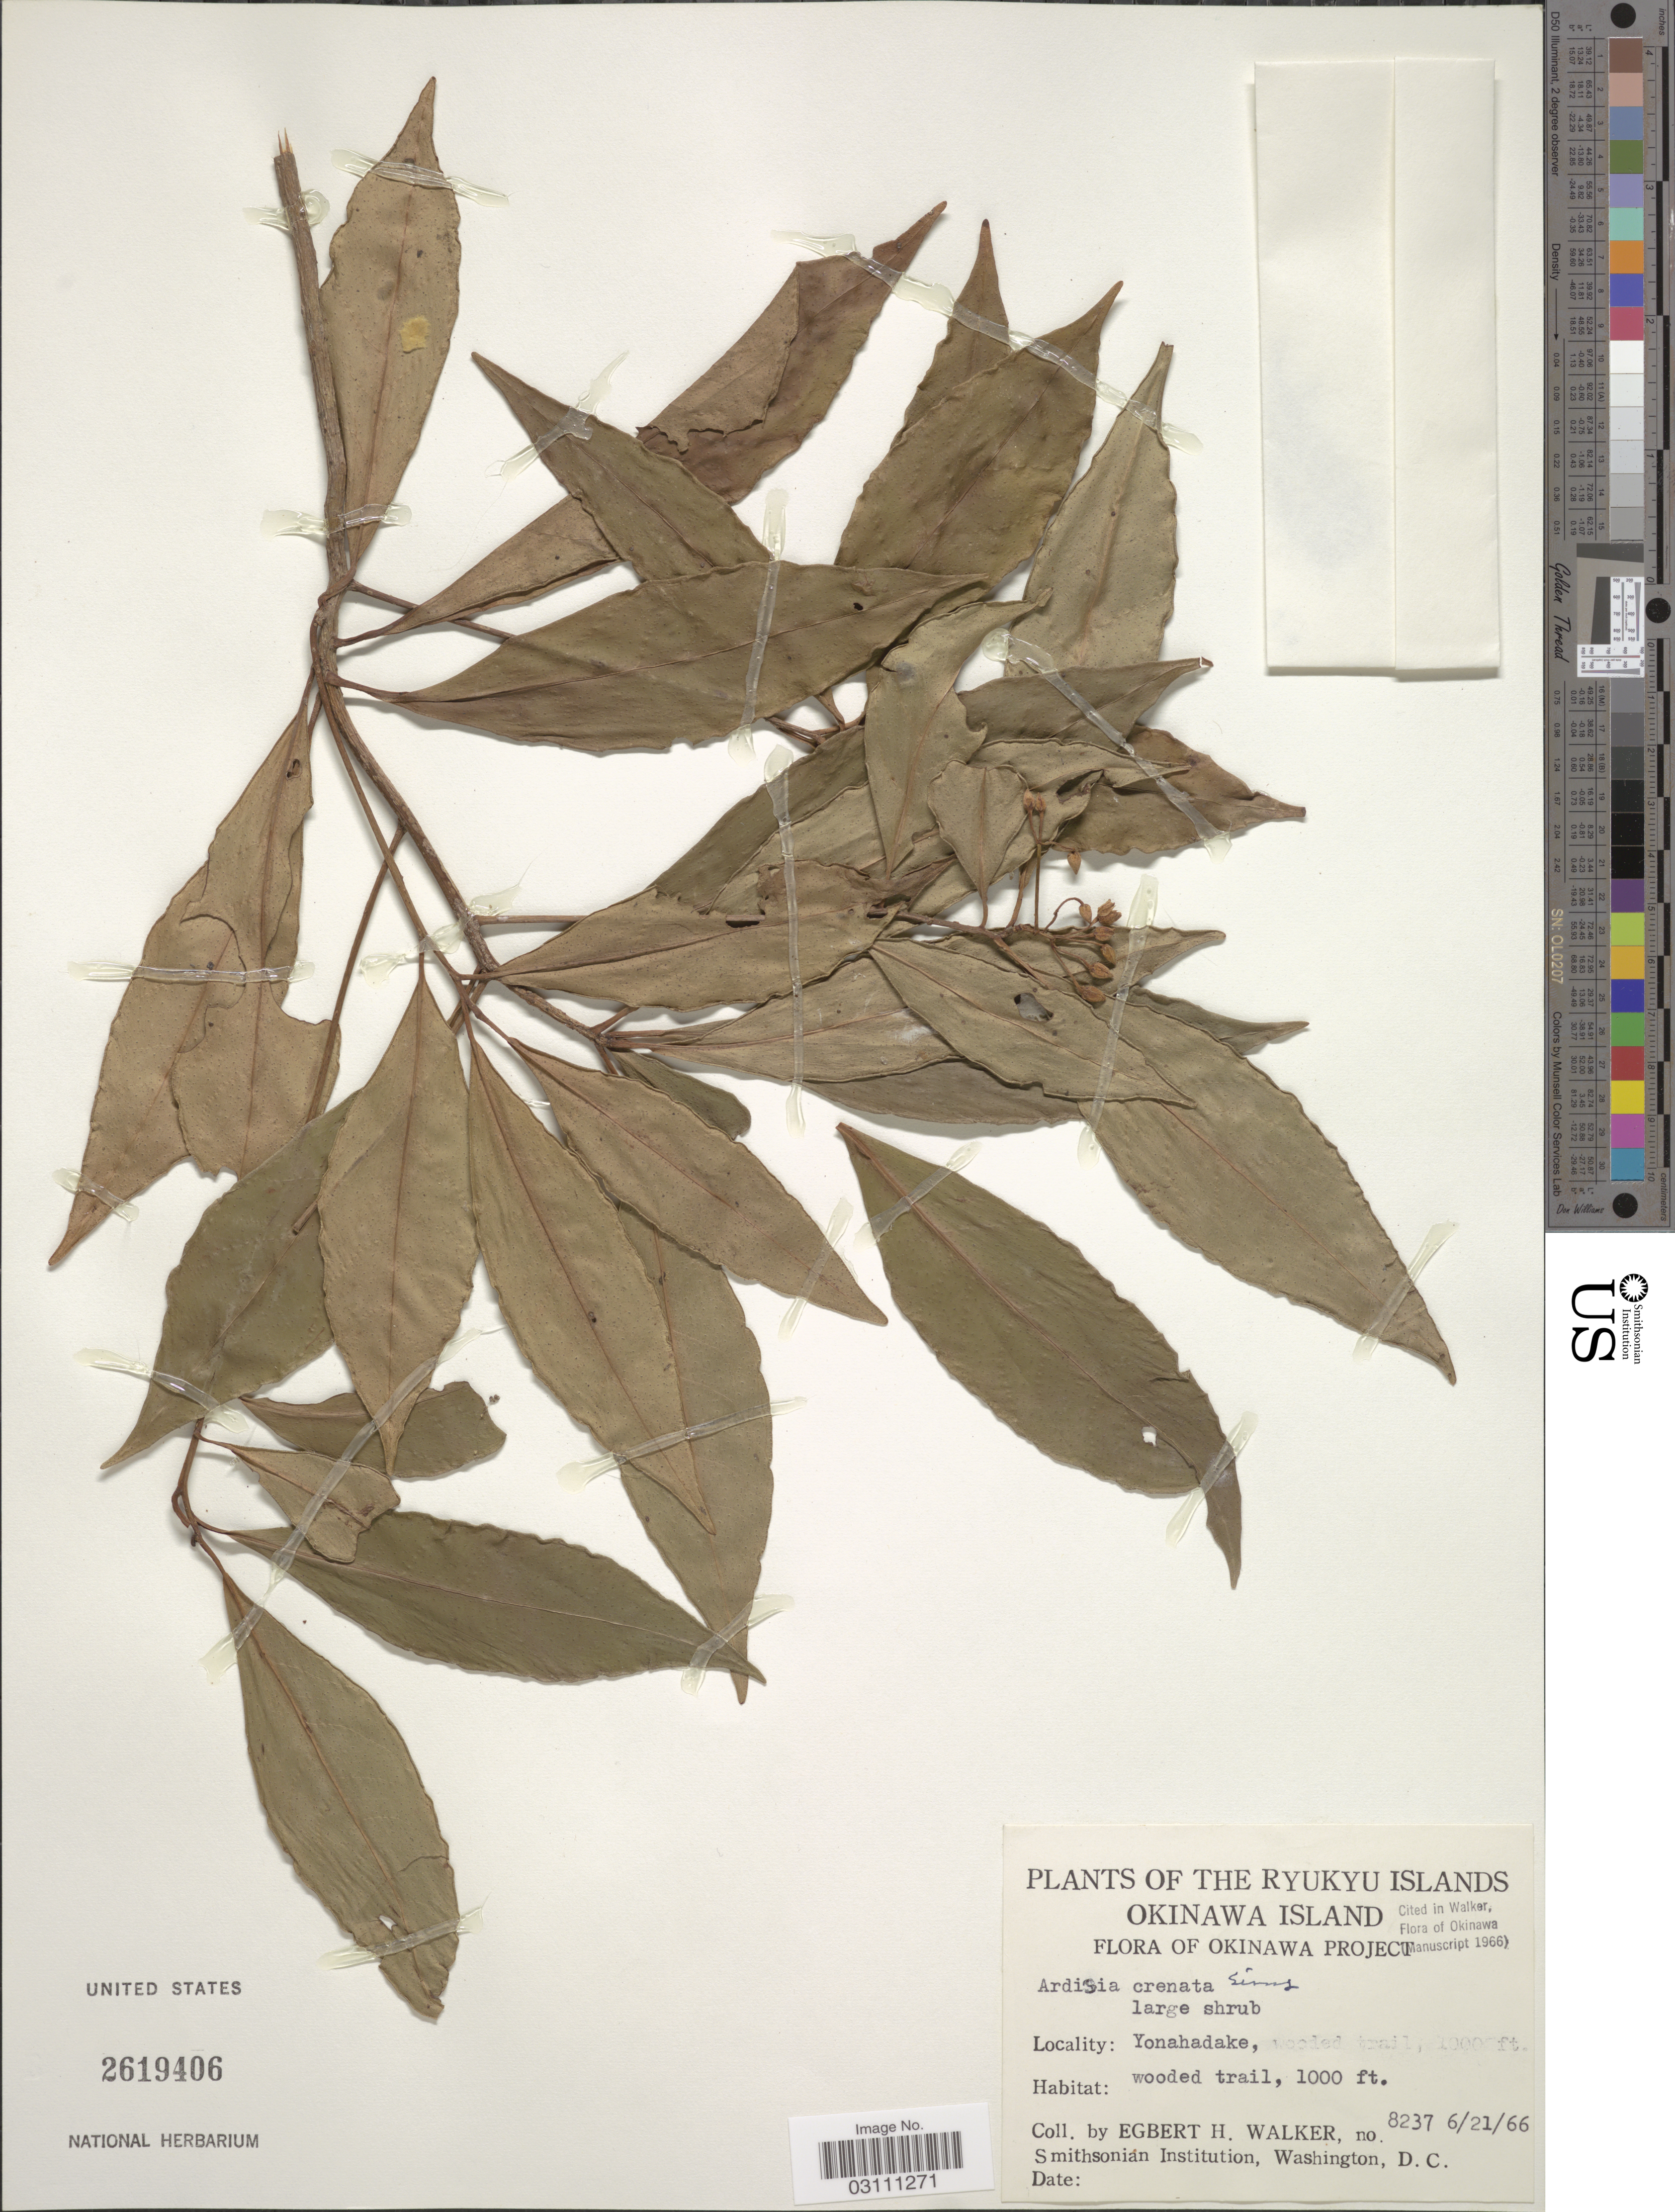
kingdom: Plantae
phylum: Tracheophyta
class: Magnoliopsida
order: Ericales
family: Primulaceae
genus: Ardisia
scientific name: Ardisia crenata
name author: Sims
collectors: E. H. Walker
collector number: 8237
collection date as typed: Transcribed d/m/y: 21/6/66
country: Japan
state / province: Okinawa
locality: The Ryukyu Islands. Yonahadake.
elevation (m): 305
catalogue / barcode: US 2619406